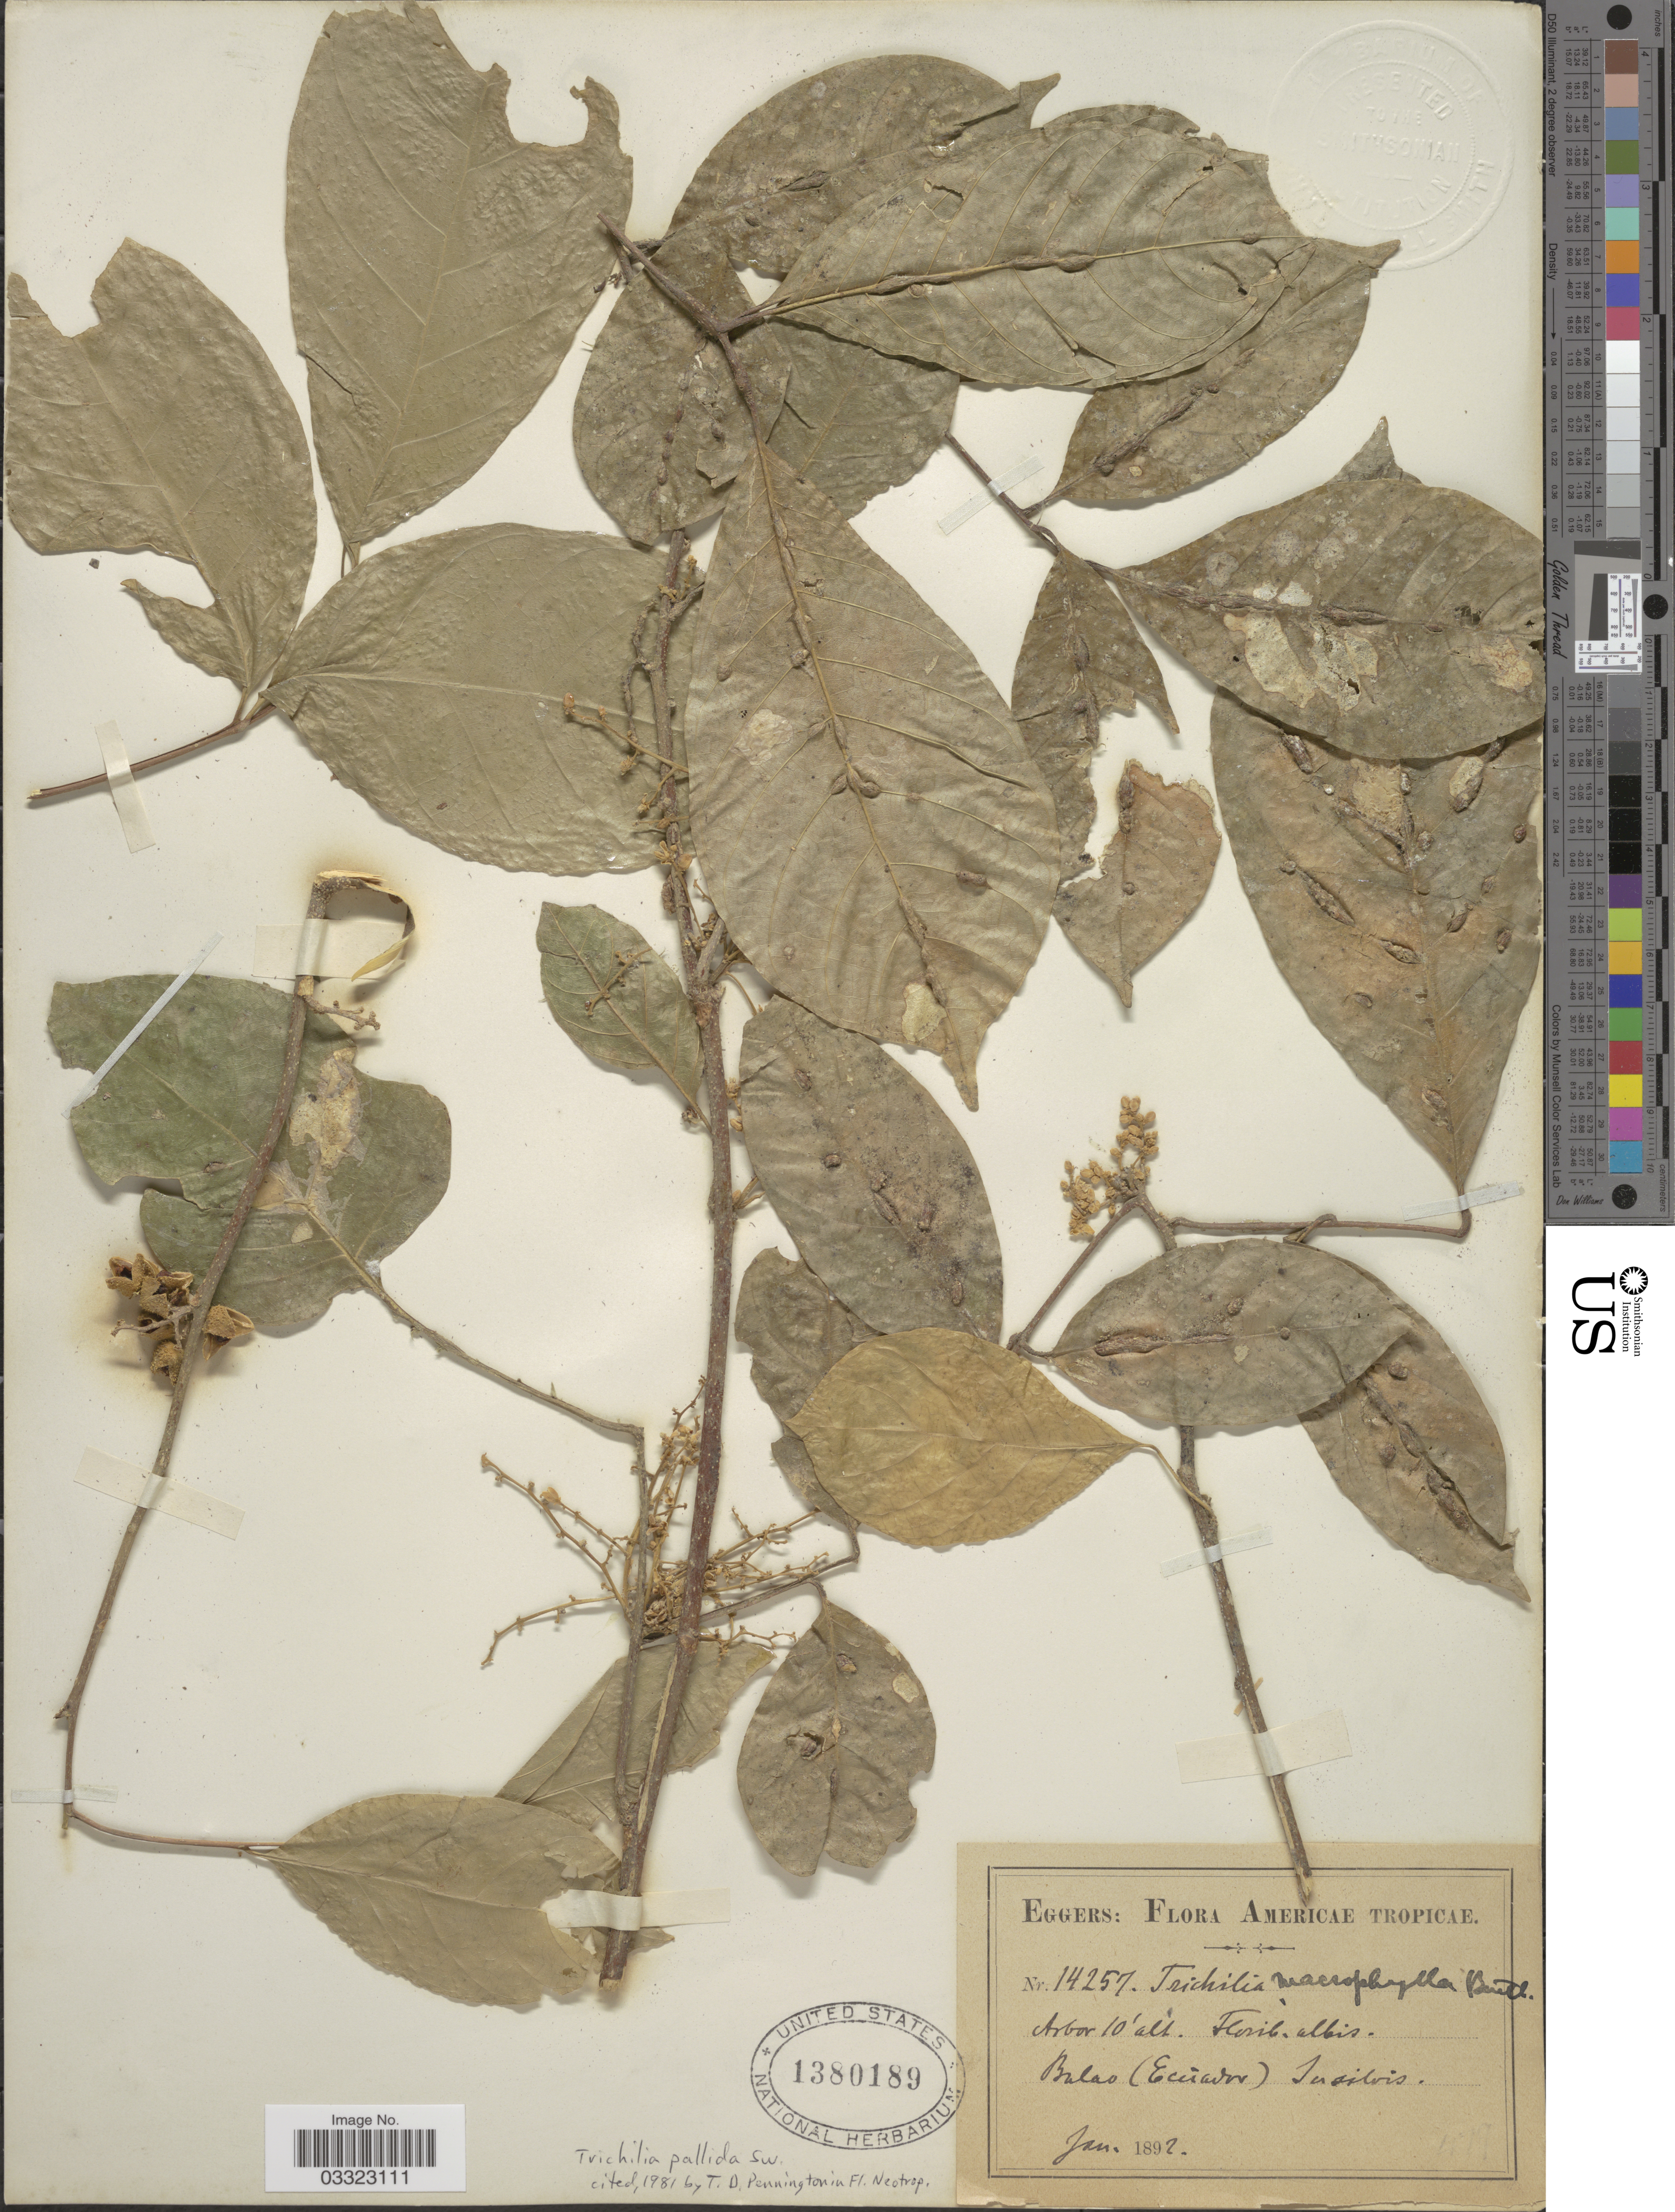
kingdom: Plantae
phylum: Tracheophyta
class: Magnoliopsida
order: Sapindales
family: Meliaceae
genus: Trichilia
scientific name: Trichilia pallida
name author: Sw.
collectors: -. Eggers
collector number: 14257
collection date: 1892-01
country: Ecuador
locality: Americae Tropicae. Balao. In silvis.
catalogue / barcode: US 1380189